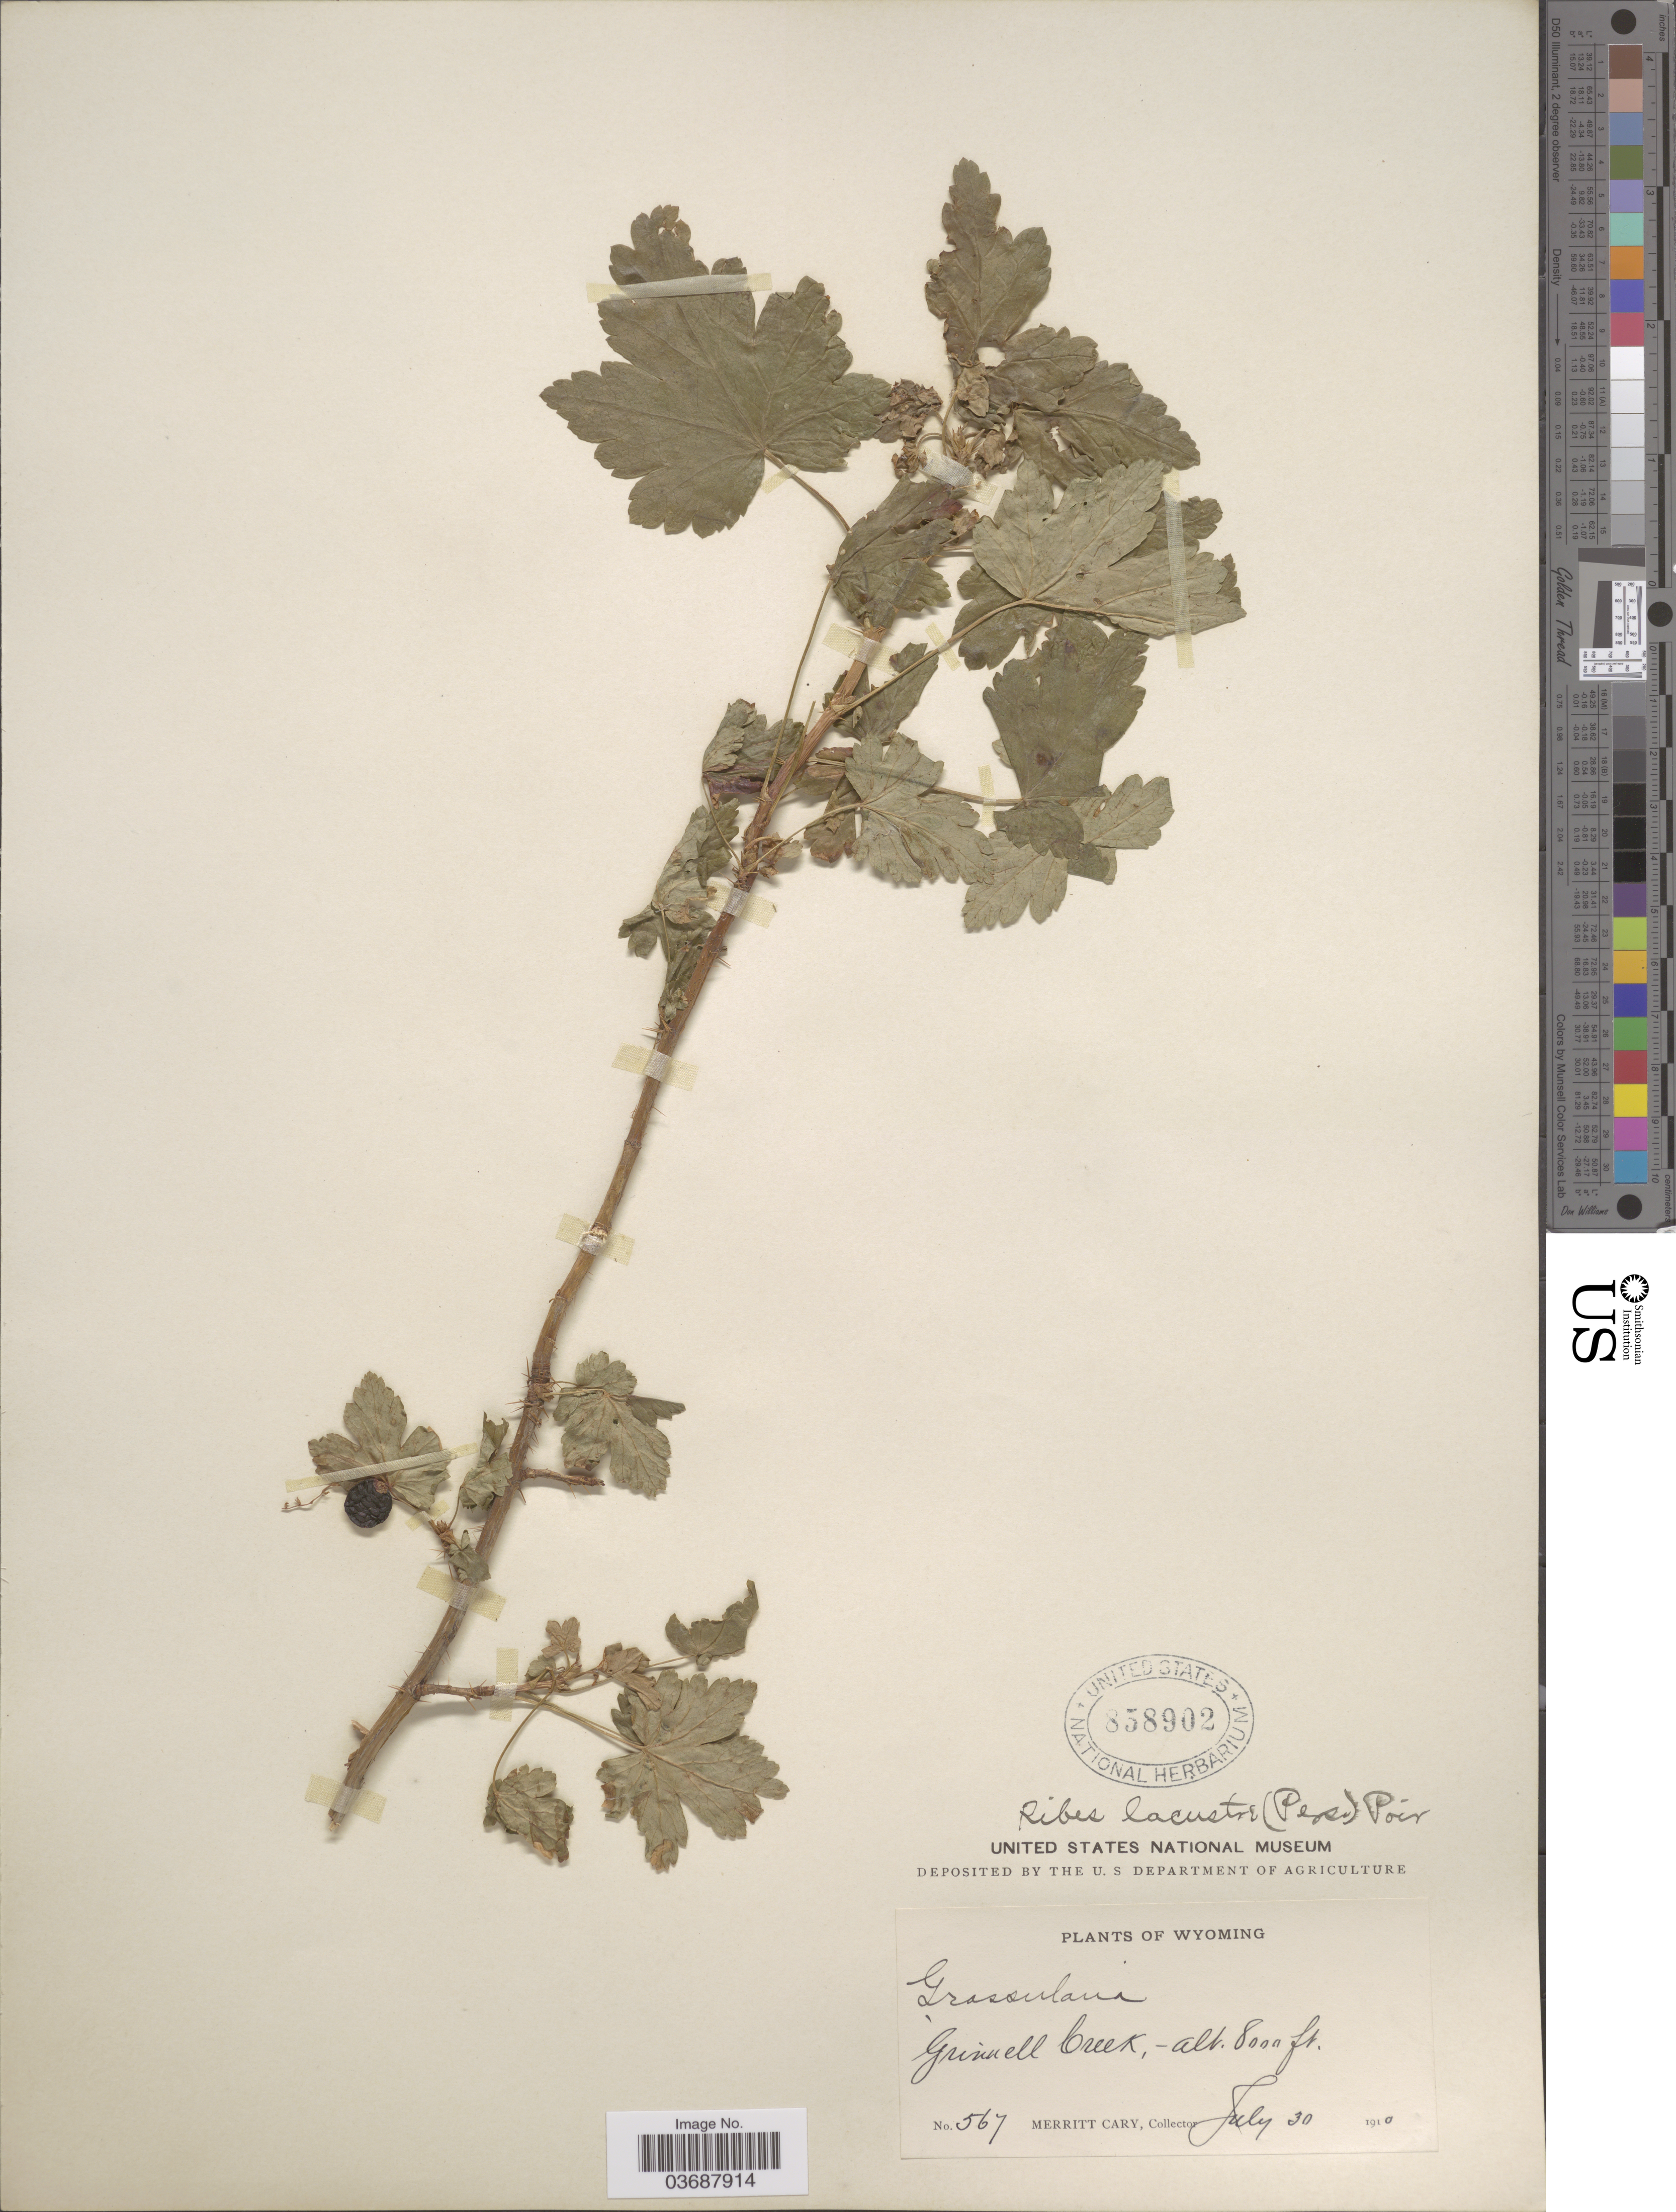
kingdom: Plantae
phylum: Tracheophyta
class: Magnoliopsida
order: Saxifragales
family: Grossulariaceae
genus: Ribes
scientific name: Ribes lacustre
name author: (Pers.) Poir.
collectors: M. Cary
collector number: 567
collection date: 1910-07-30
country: United States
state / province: Wyoming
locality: Grinnell Creek.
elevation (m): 2438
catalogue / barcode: US 858902